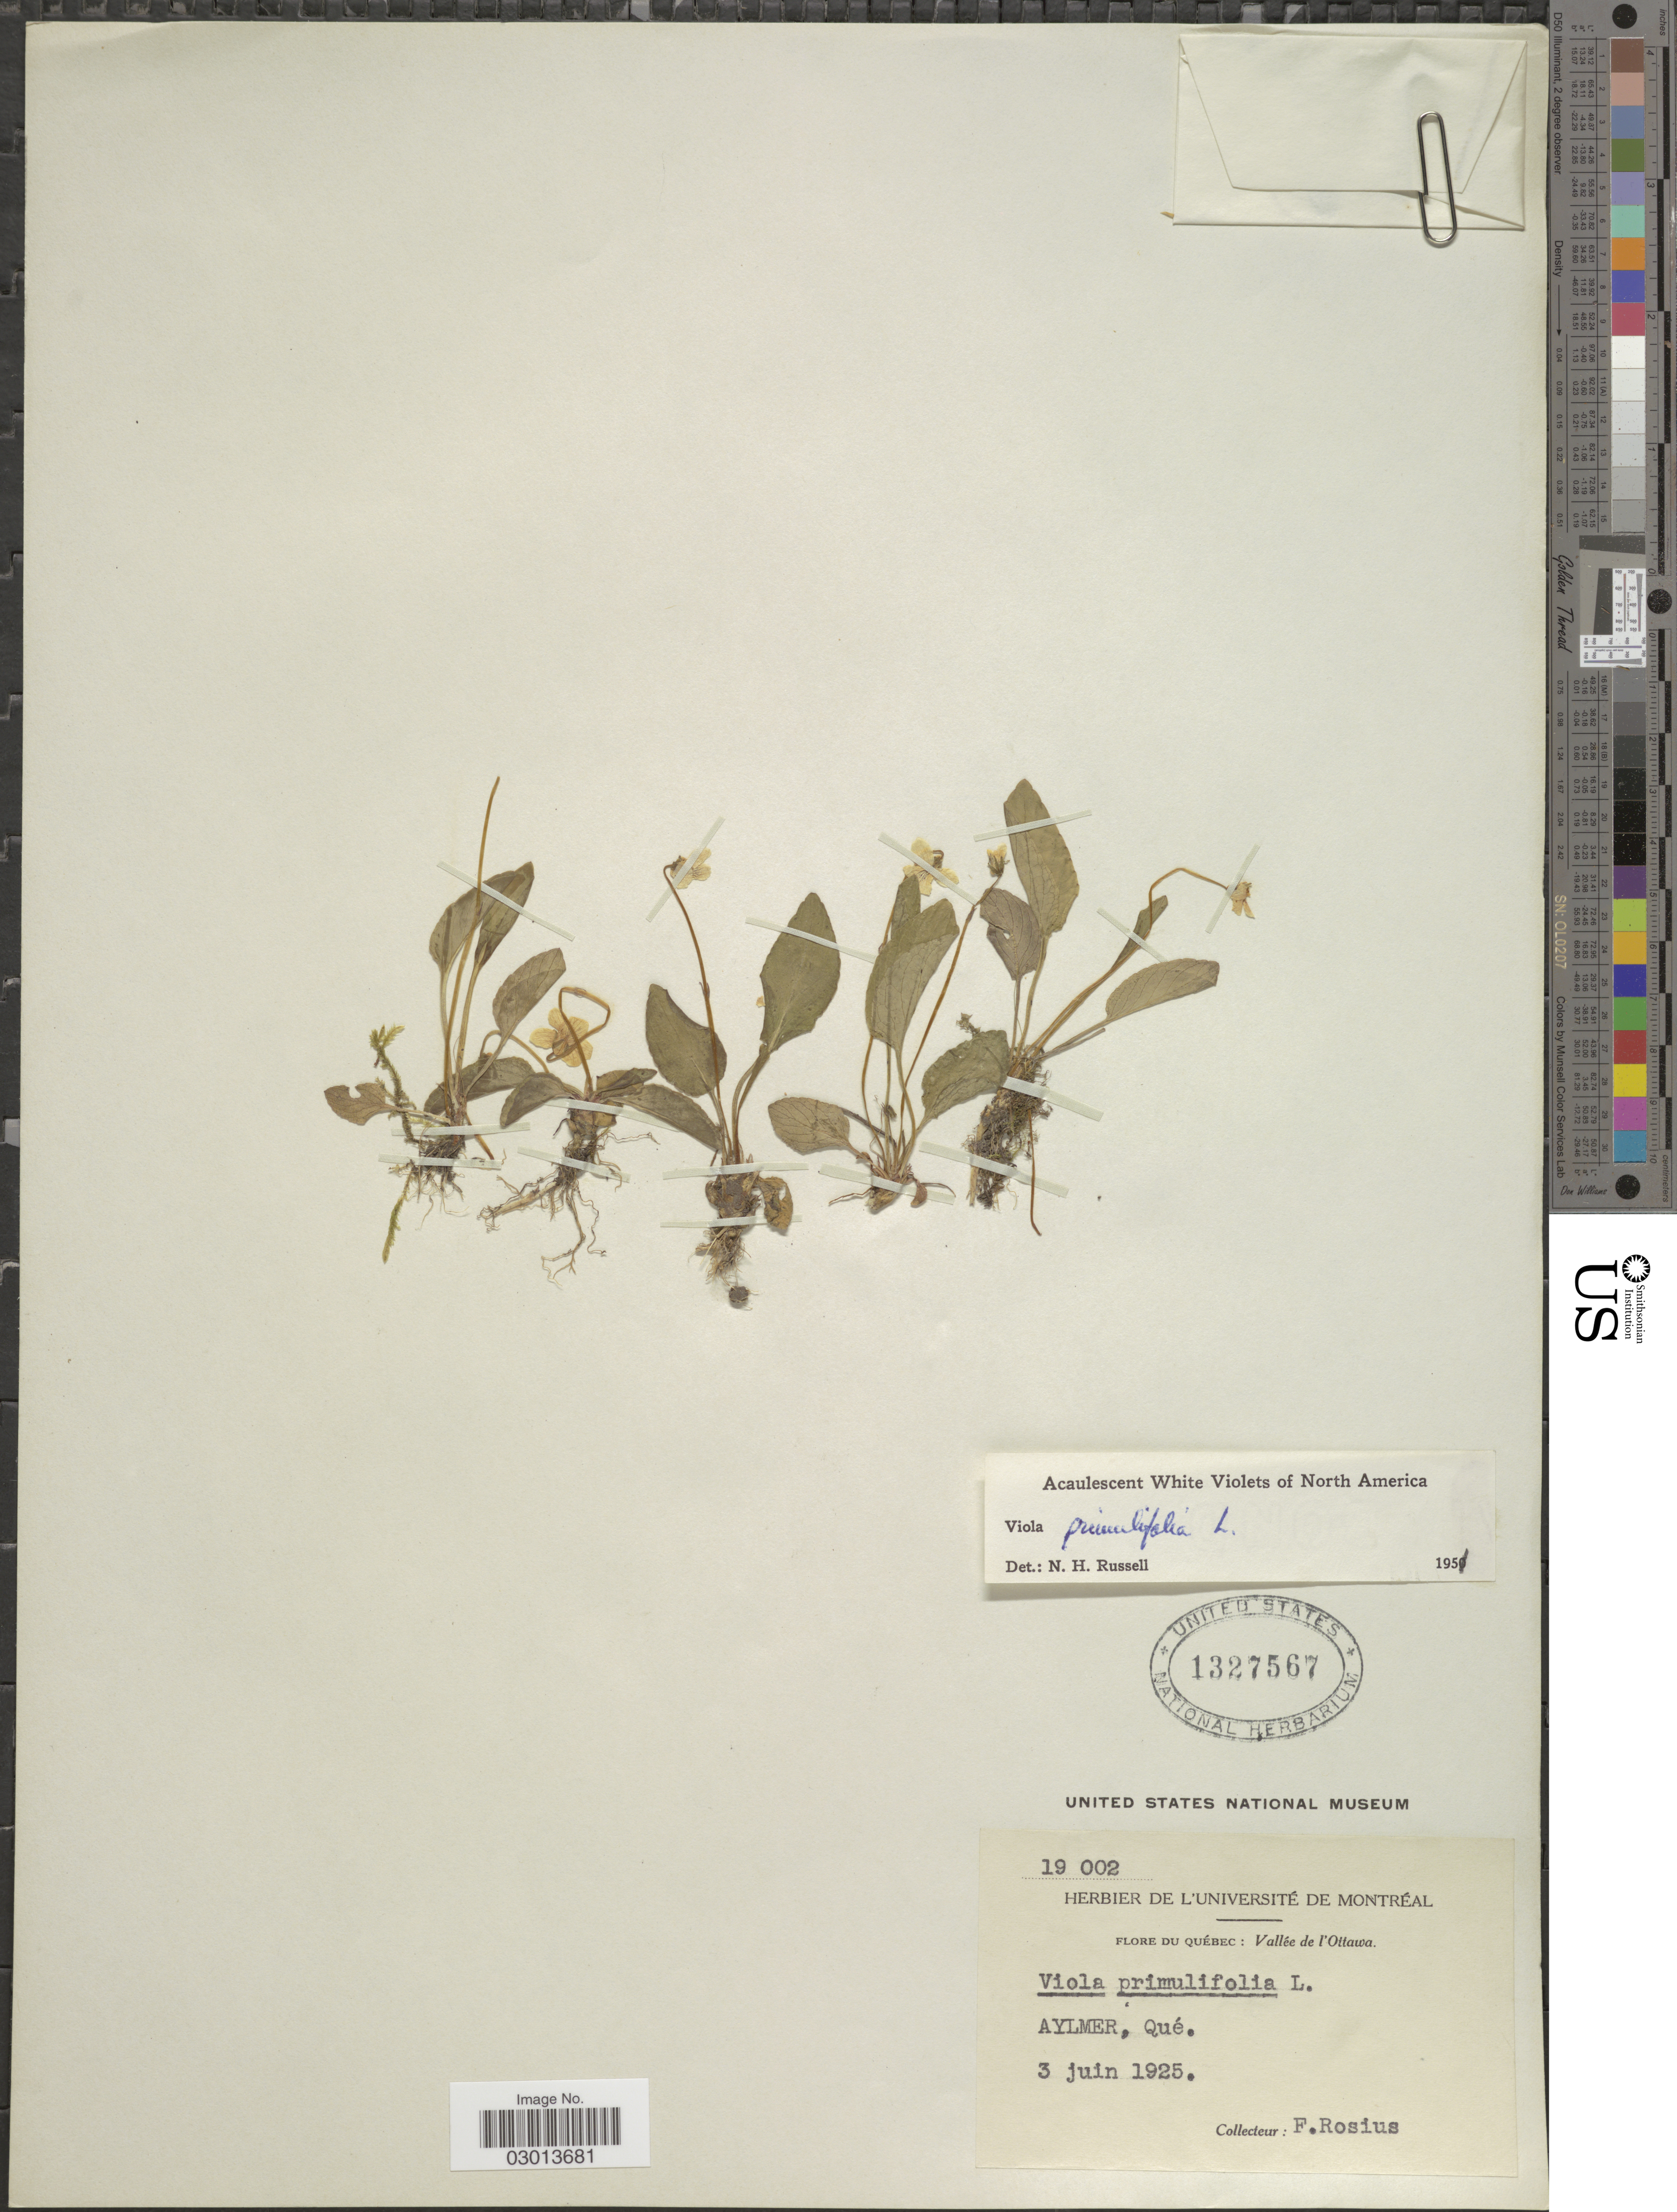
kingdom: Plantae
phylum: Tracheophyta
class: Magnoliopsida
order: Malpighiales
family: Violaceae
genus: Viola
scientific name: Viola primulifolia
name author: L.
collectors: F. Rosius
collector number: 19002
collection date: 1925-06-03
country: Canada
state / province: Quebec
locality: Vallée de l'Ottawa. Aylmer, Qué.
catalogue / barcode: US 1327567